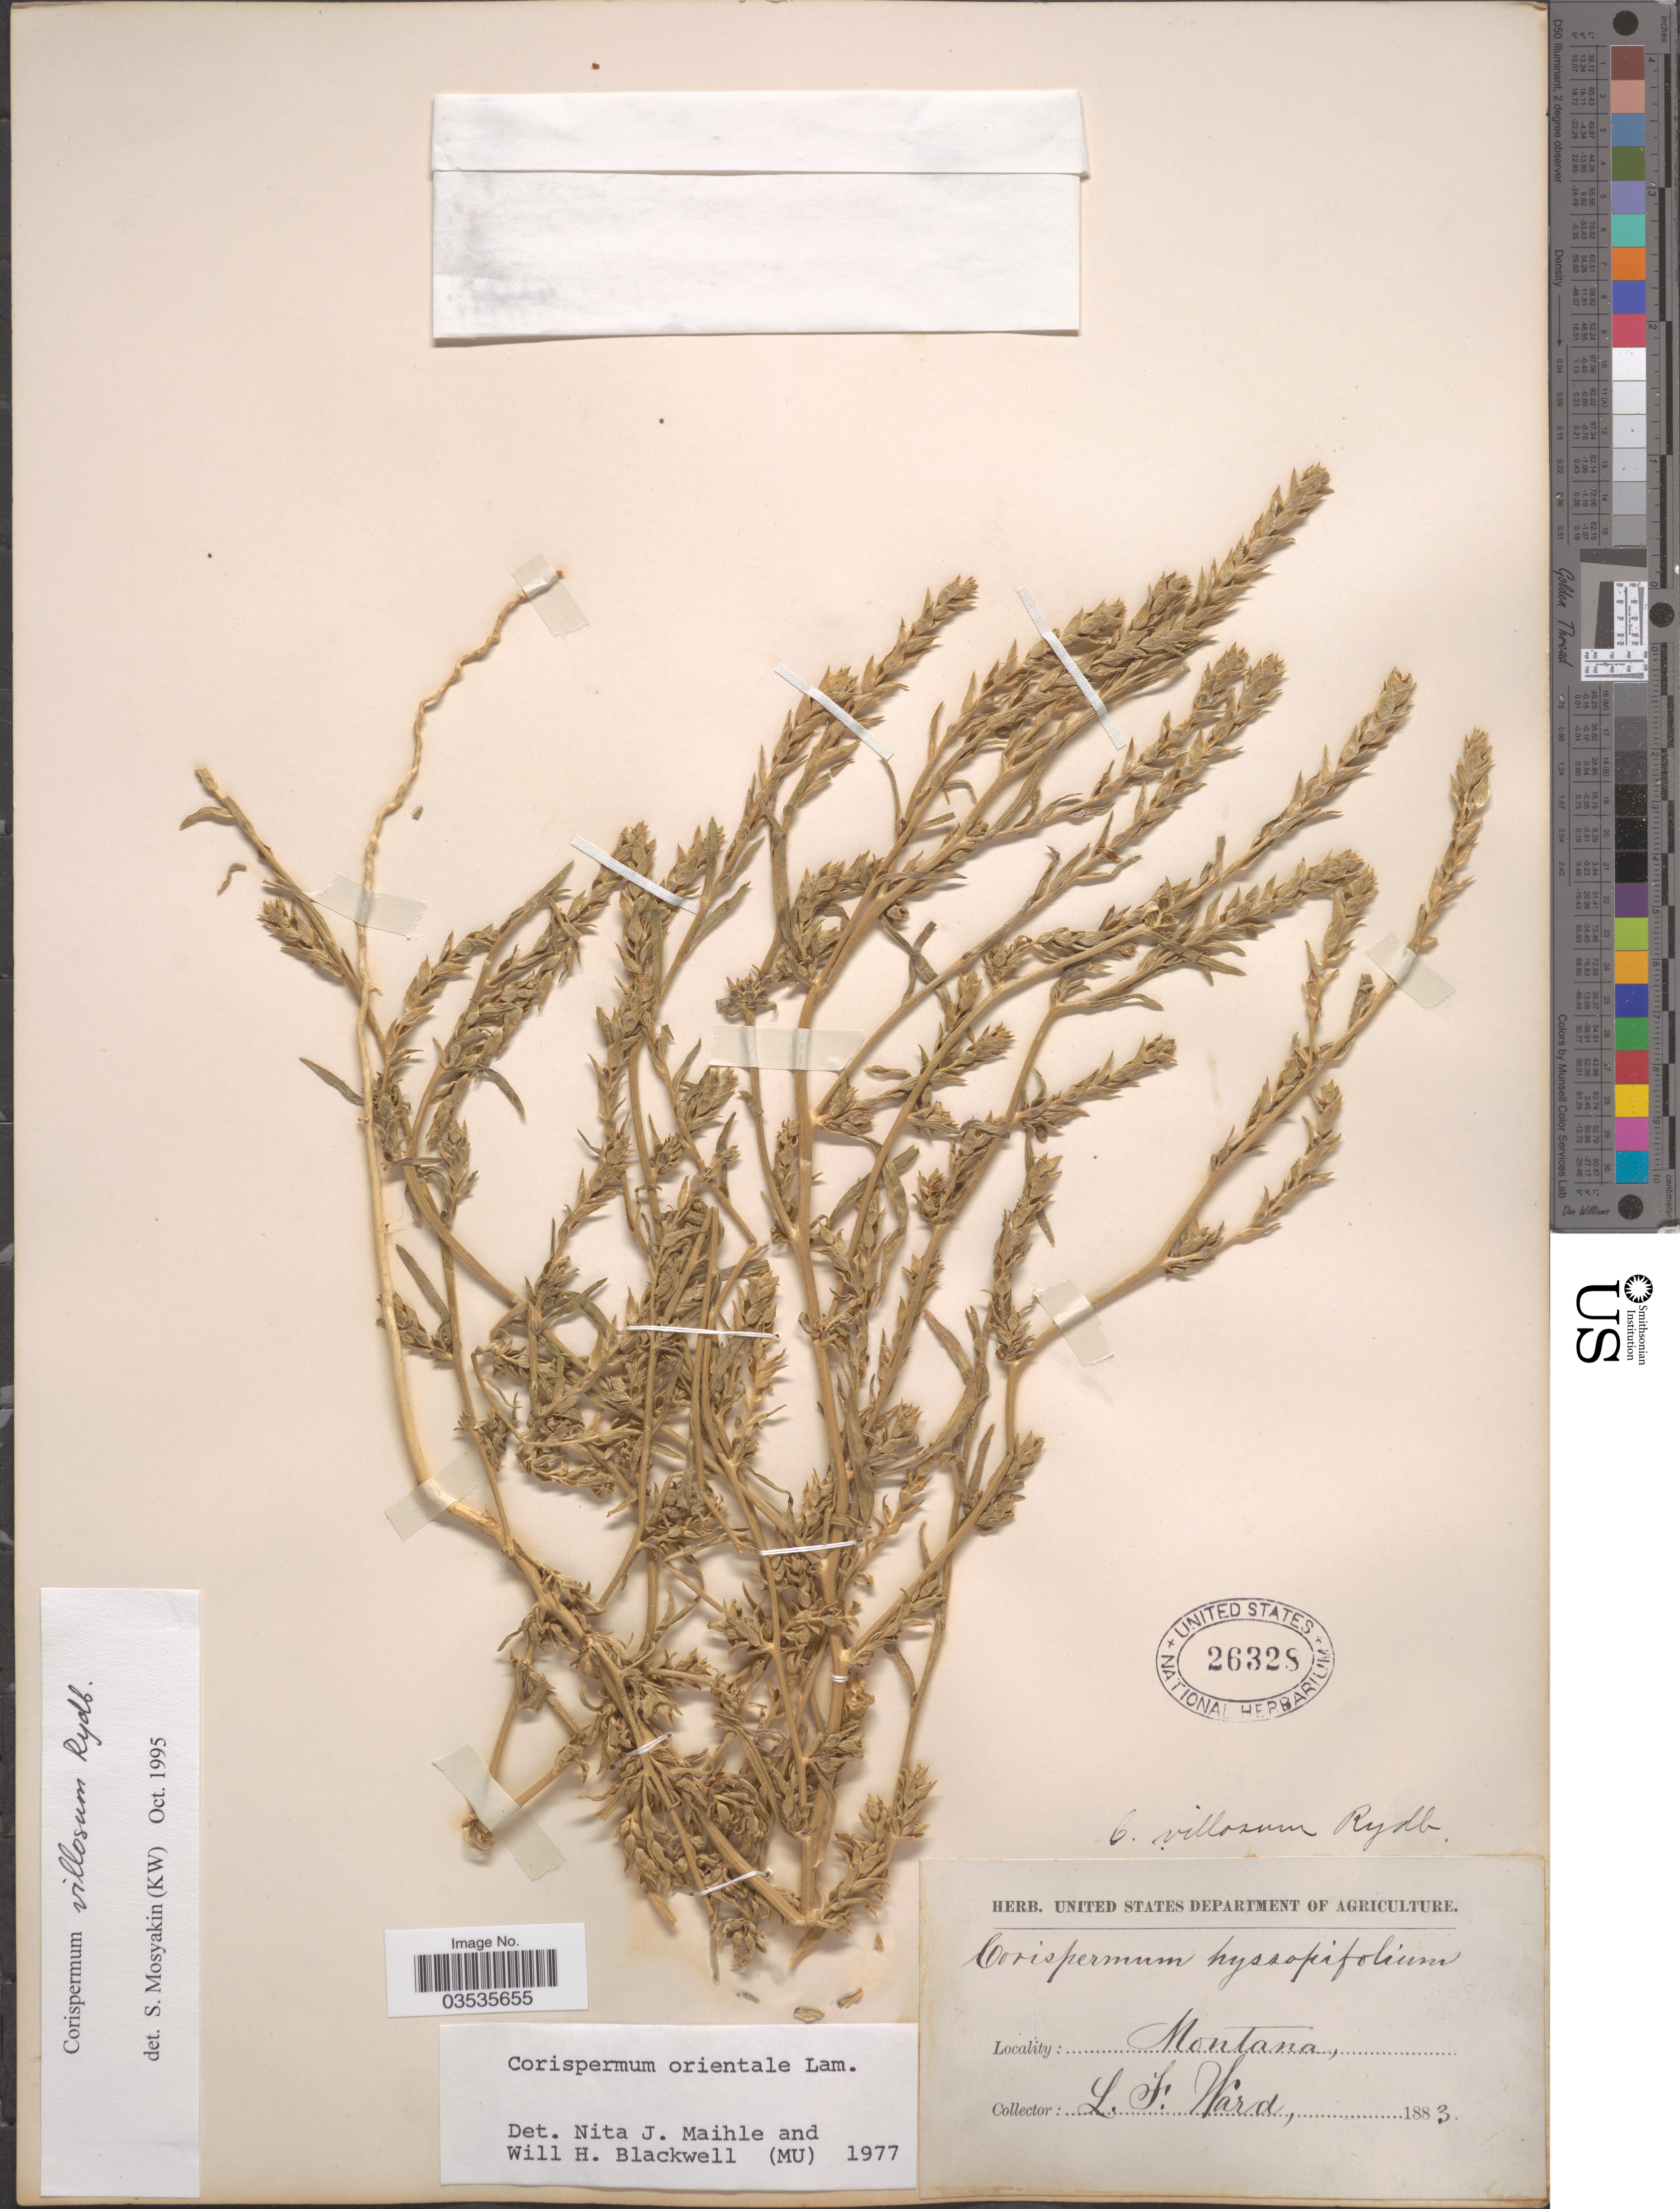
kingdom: Plantae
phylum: Tracheophyta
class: Magnoliopsida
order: Caryophyllales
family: Amaranthaceae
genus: Corispermum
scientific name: Corispermum villosum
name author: Rydb.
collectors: L. Ward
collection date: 1883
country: United States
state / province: Montana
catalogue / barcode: US 26328